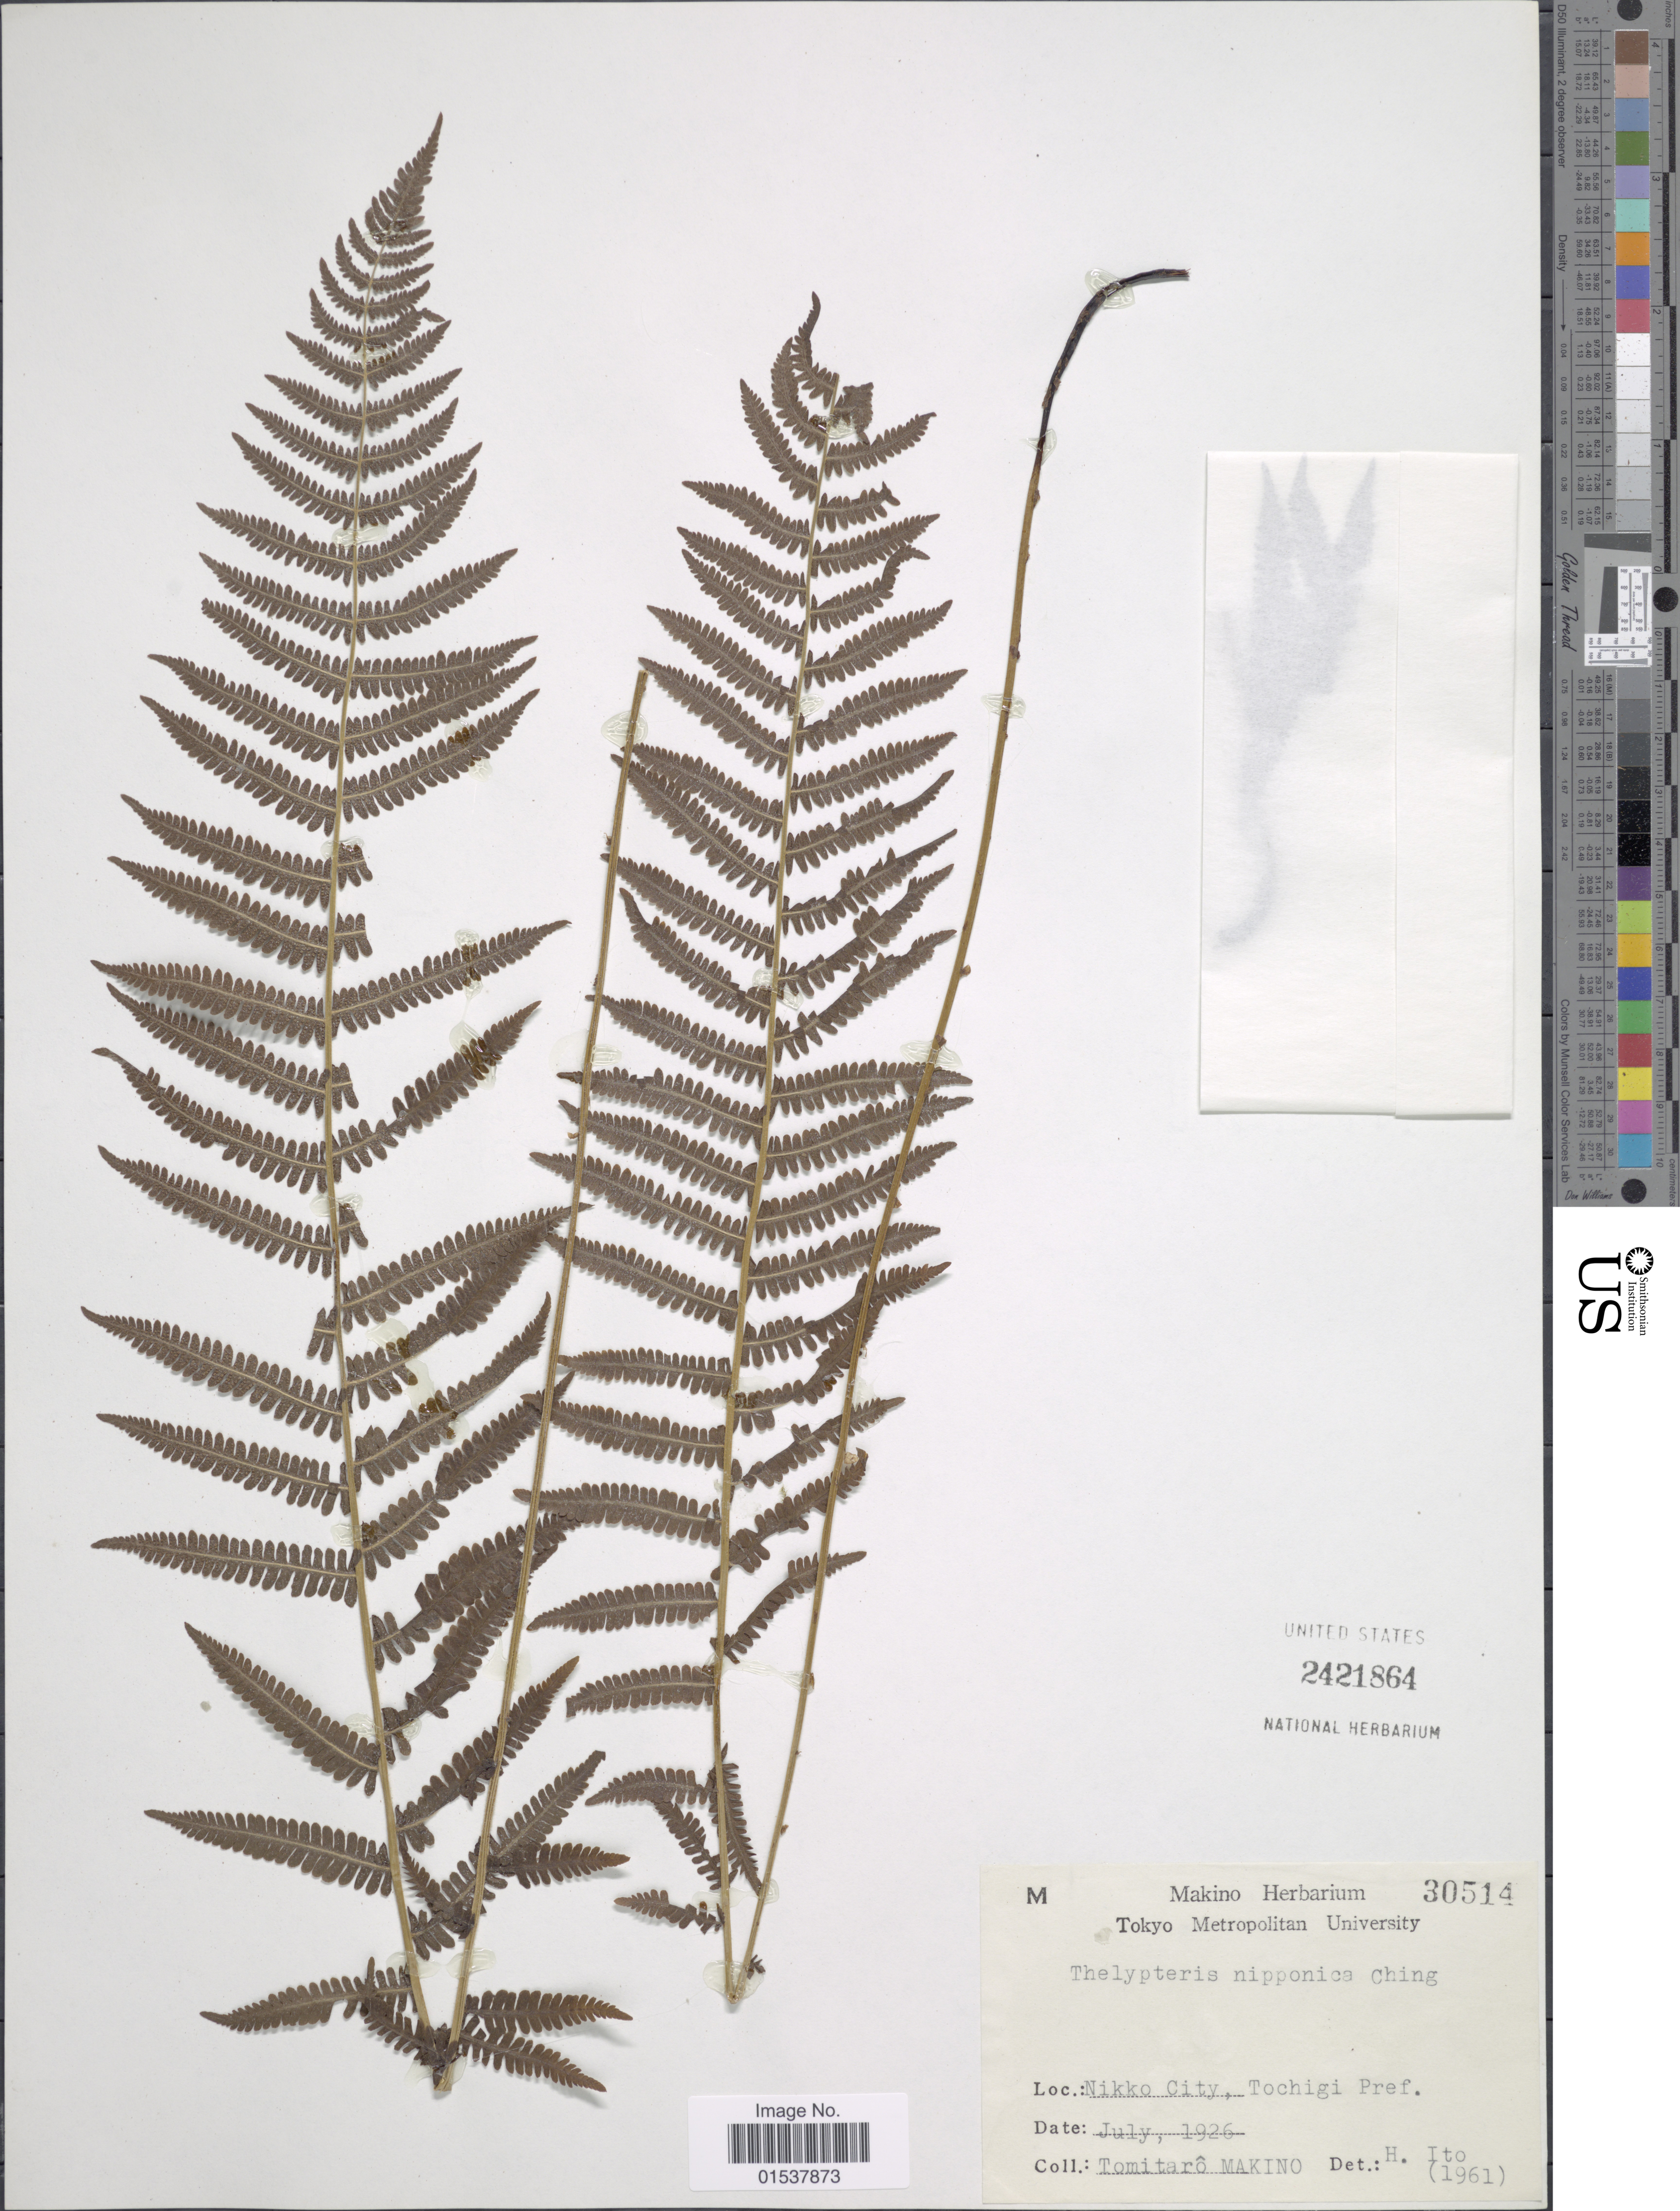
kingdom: Plantae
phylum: Tracheophyta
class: Polypodiopsida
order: Polypodiales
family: Thelypteridaceae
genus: Parathelypteris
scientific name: Parathelypteris nipponica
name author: (Franch. & Sav.) Ching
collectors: T. Makino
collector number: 30514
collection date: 1926-07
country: Japan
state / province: Totigi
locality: Nikko City, Tochigi Pref.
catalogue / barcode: US 2421864